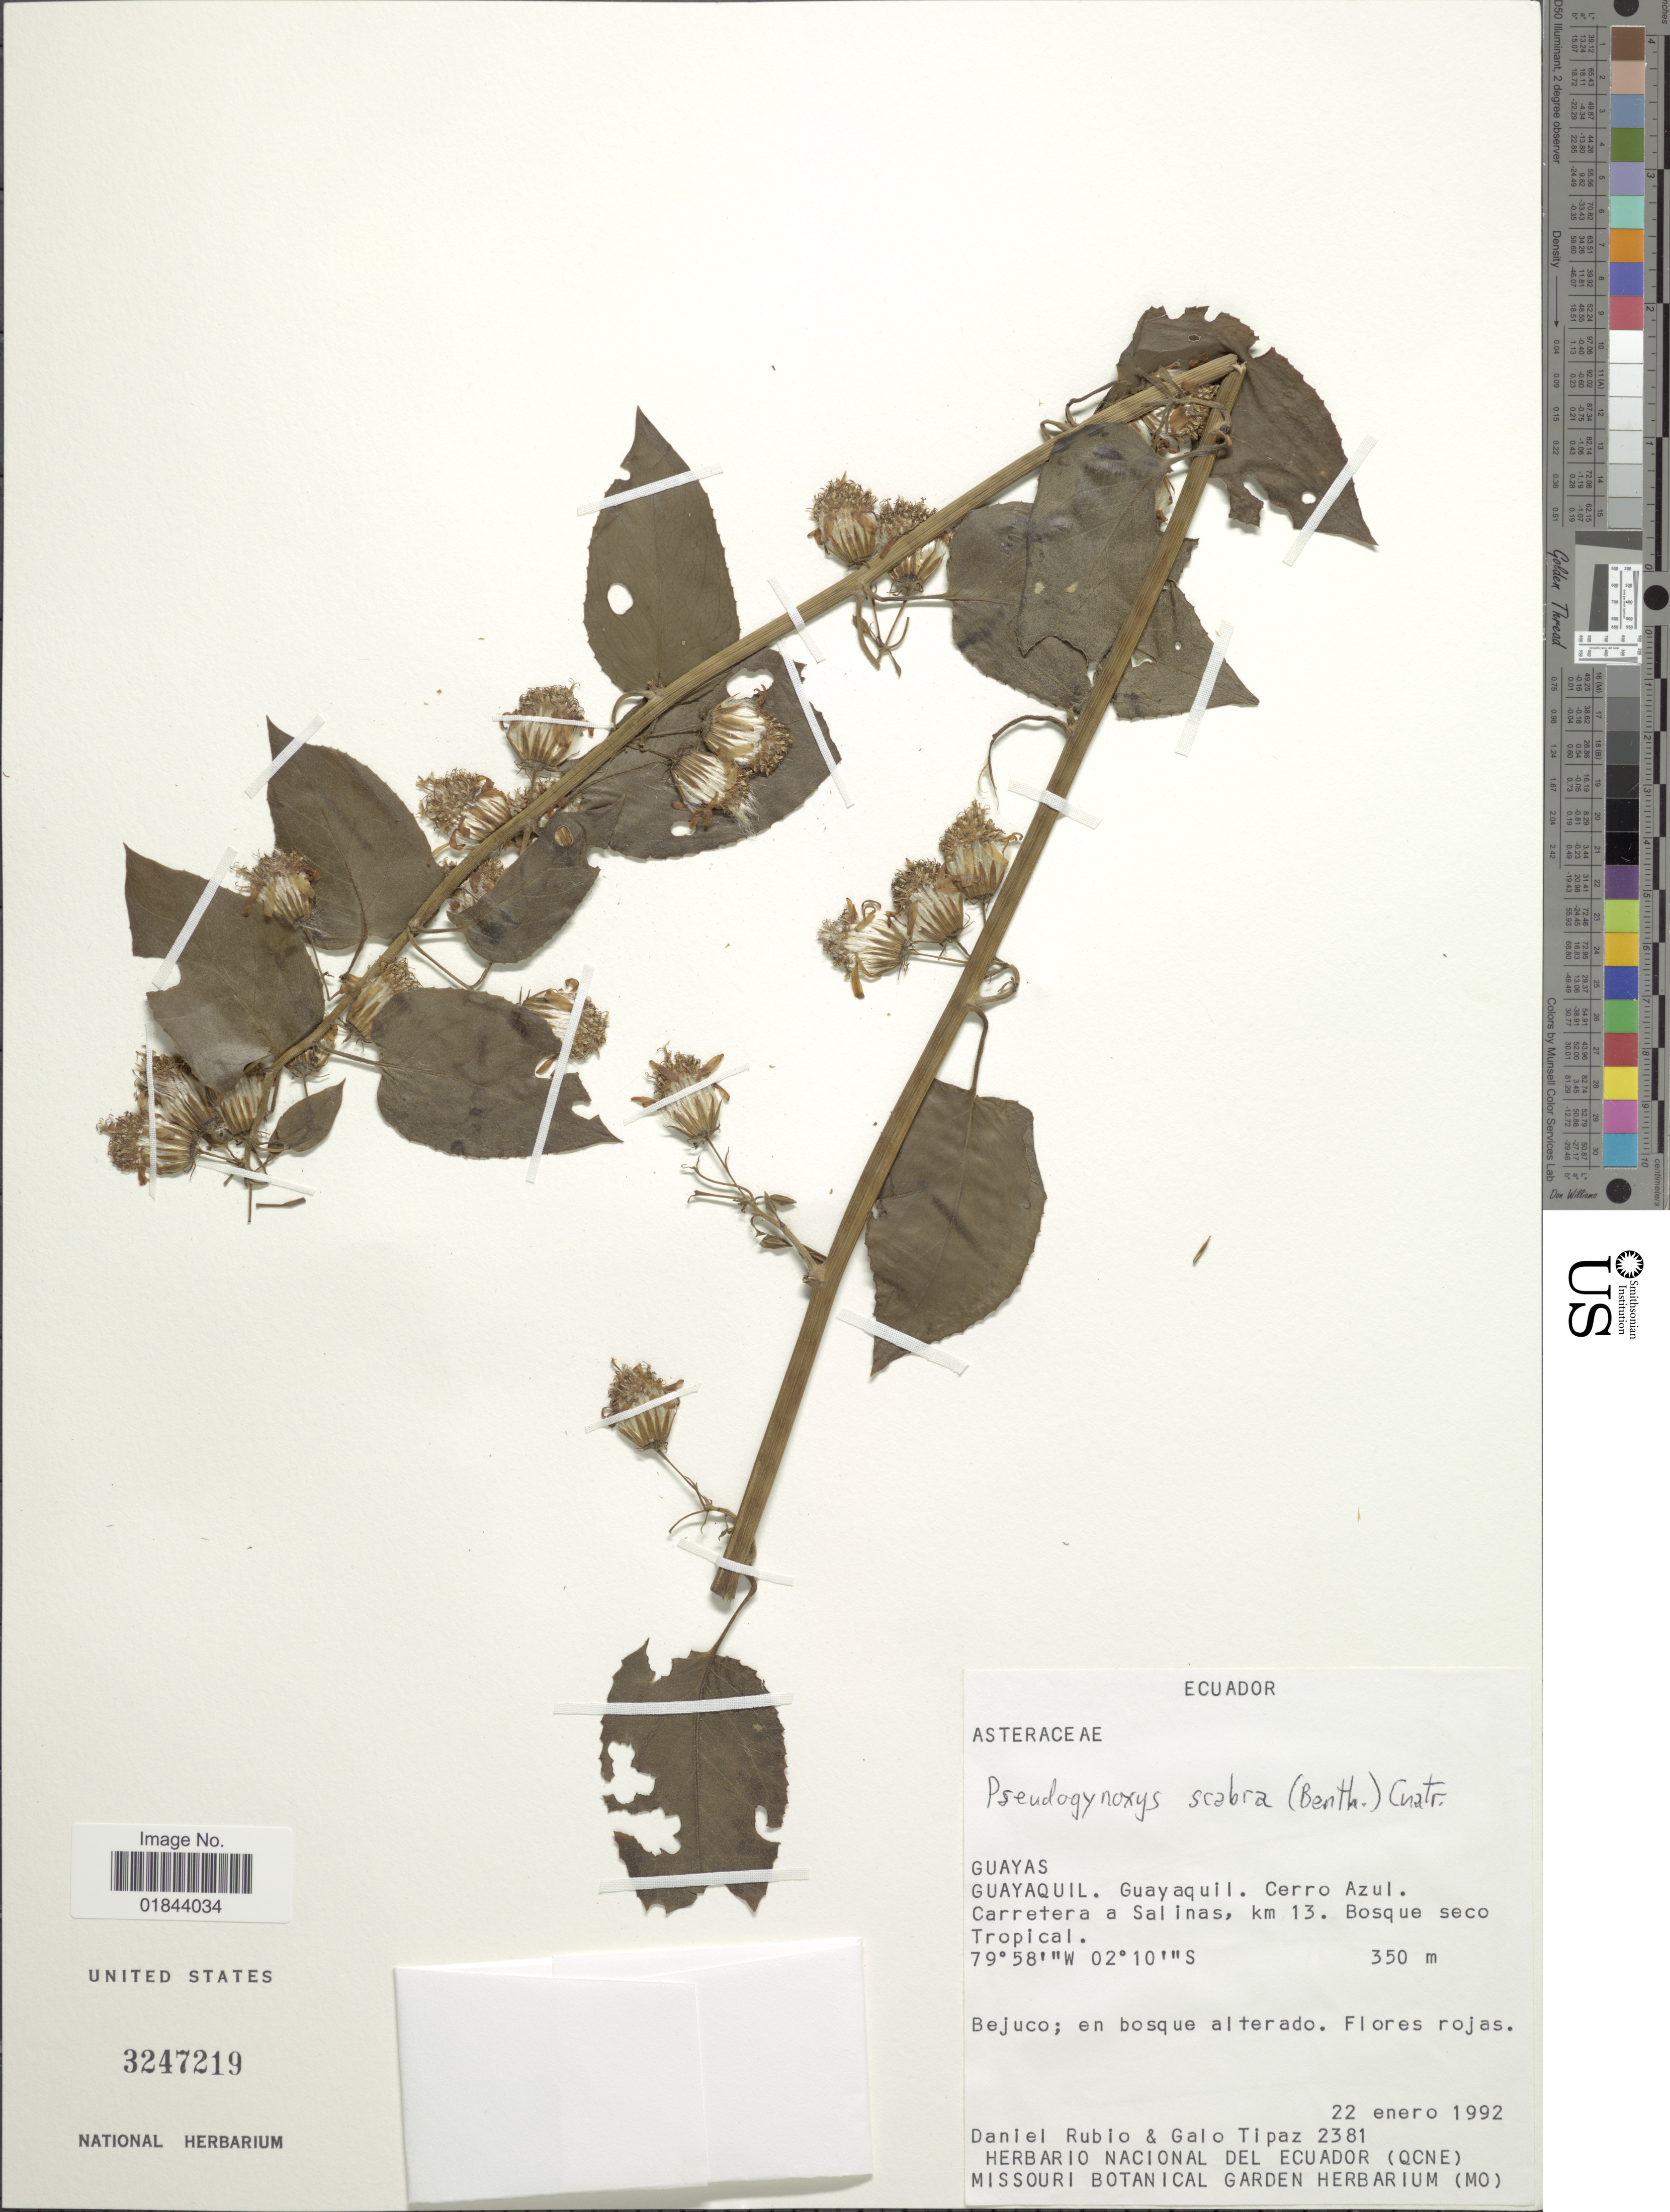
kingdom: Plantae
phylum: Tracheophyta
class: Magnoliopsida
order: Asterales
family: Asteraceae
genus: Pseudogynoxys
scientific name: Pseudogynoxys scabra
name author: (Benth.) Cuatrec.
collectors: D. Rubio & G. Tipaz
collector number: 2381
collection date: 1992-01-22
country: Ecuador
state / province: Guayas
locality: Guayaquil. Guayaquil, Cerro Azul. Carretera a Salinas, km 13. Bosque seco Tropical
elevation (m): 350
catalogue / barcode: US 3247219